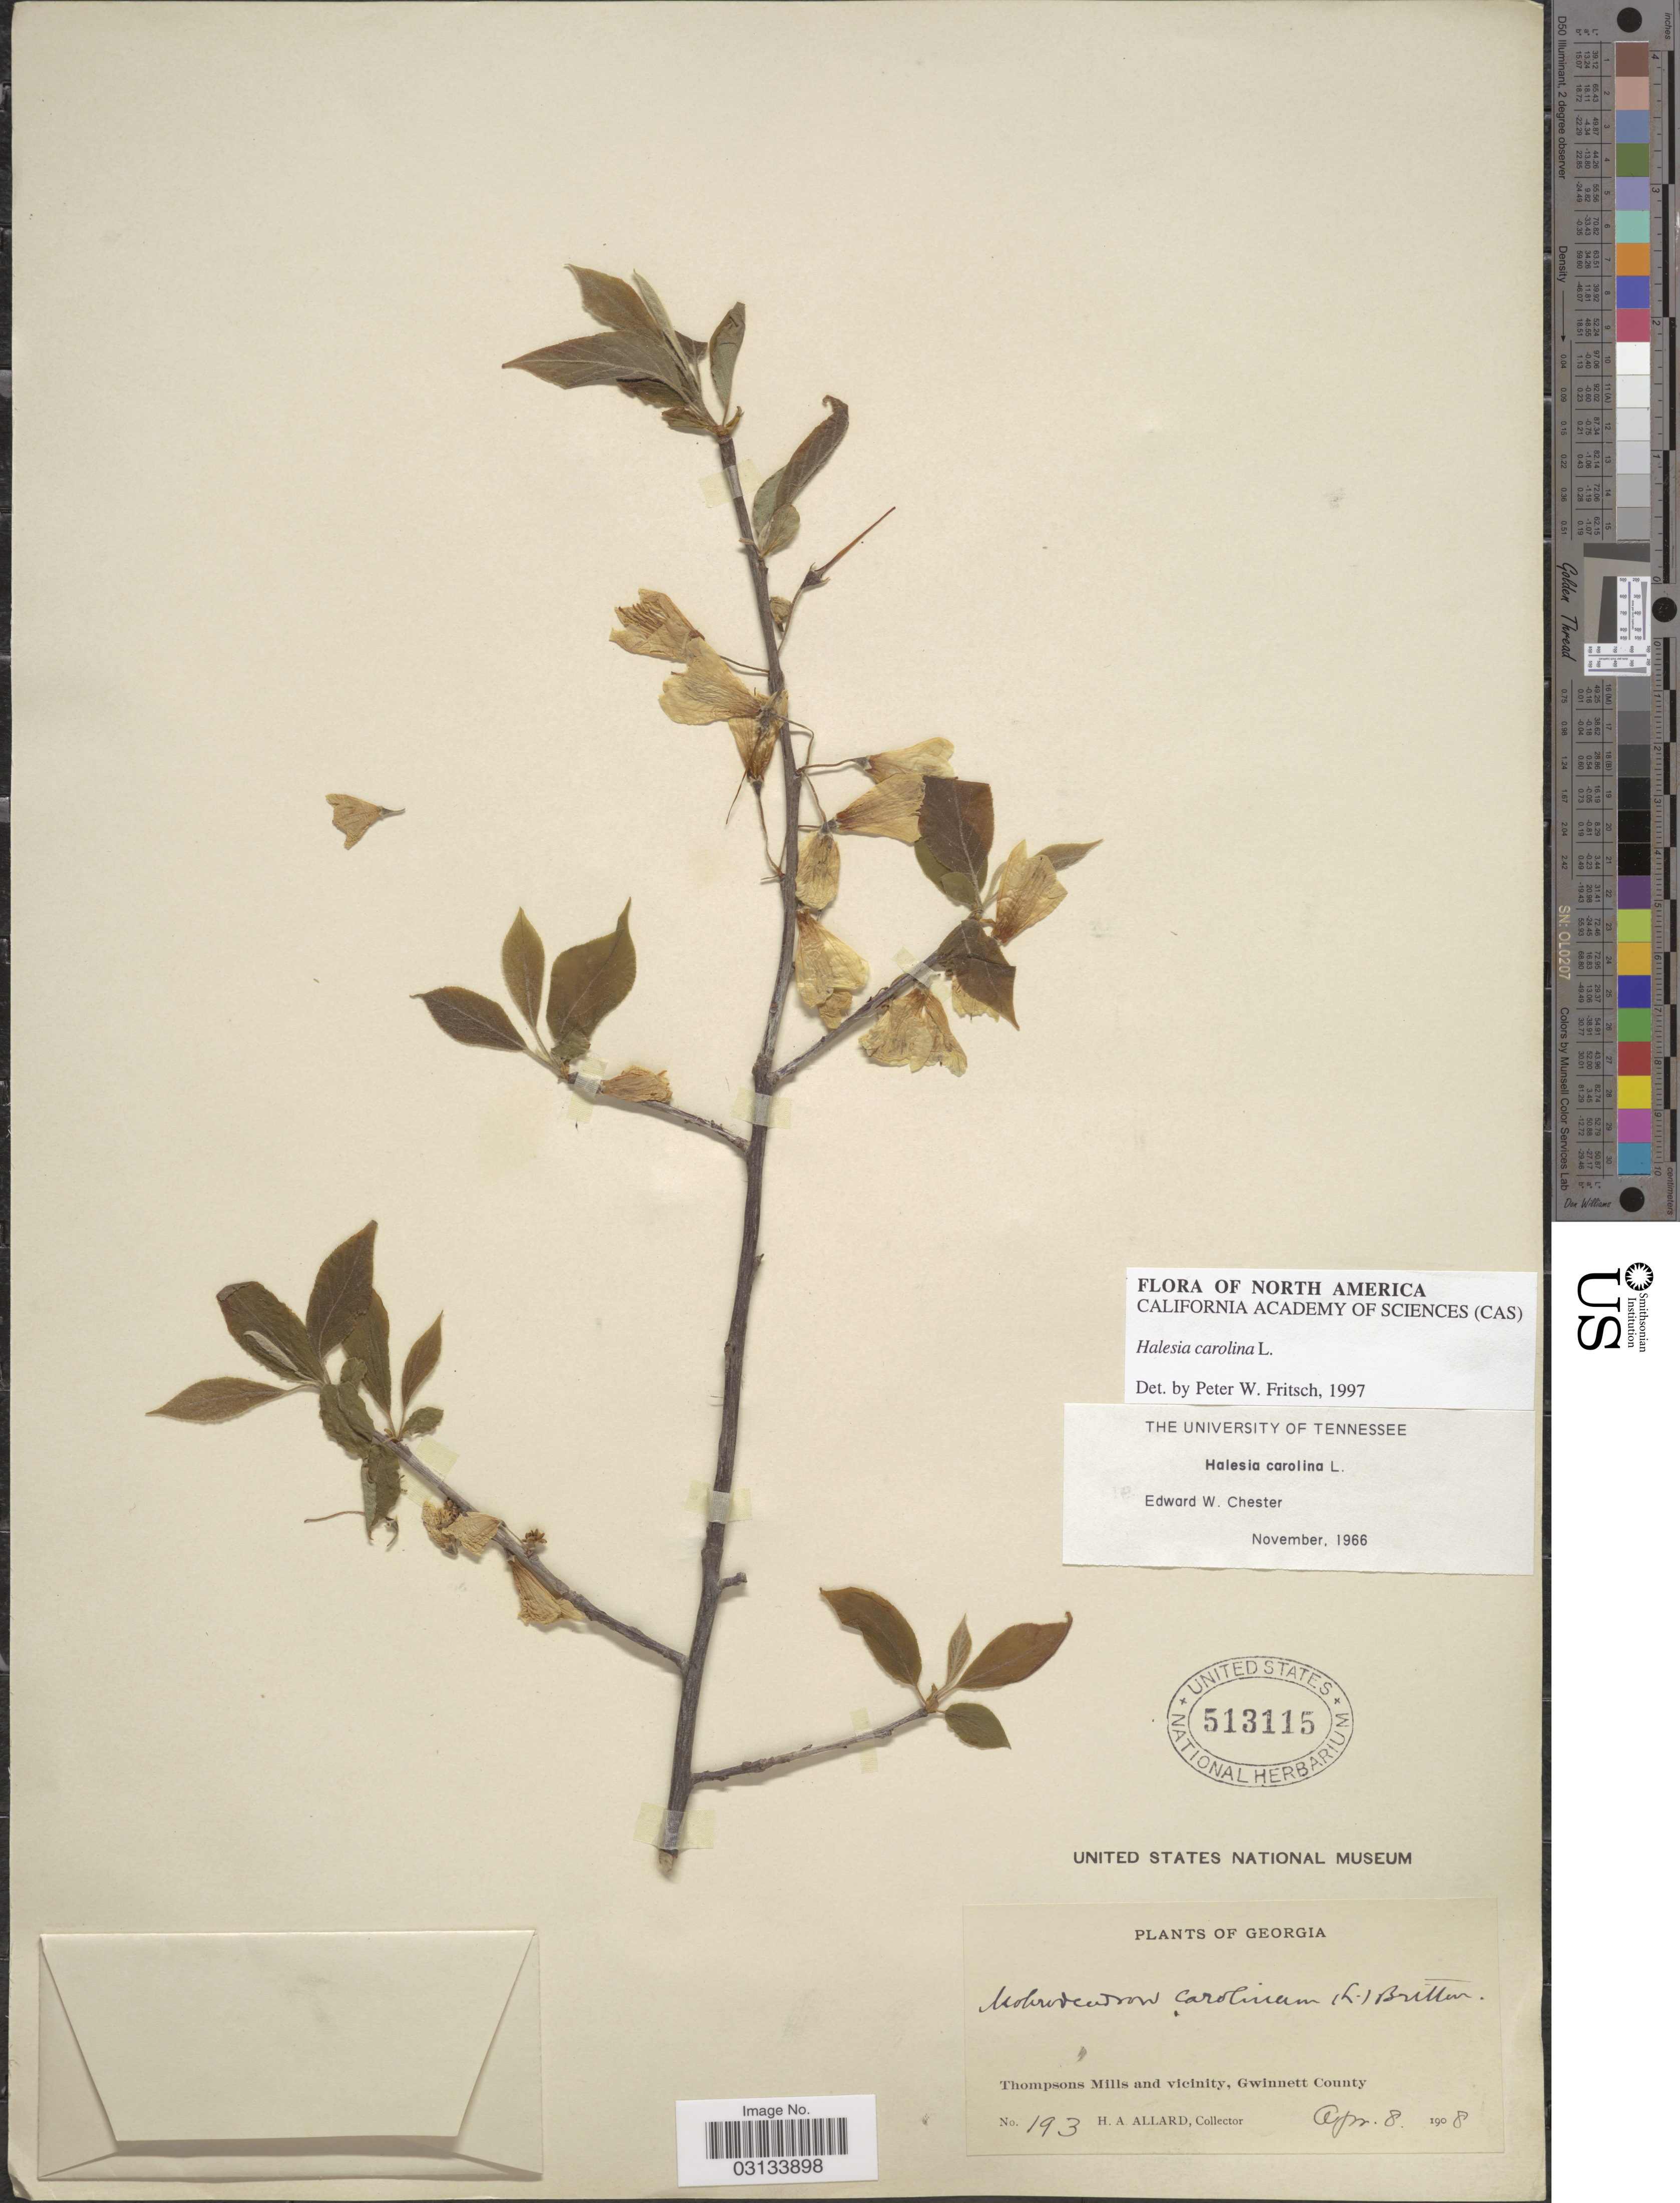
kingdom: Plantae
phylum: Tracheophyta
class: Magnoliopsida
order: Ericales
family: Styracaceae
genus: Halesia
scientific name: Halesia carolina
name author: L.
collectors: H. A. Allard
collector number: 193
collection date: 1908-04-08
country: United States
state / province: Georgia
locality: Thompsons Mills and vicinity, Gwinnett County.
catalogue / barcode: US 513115